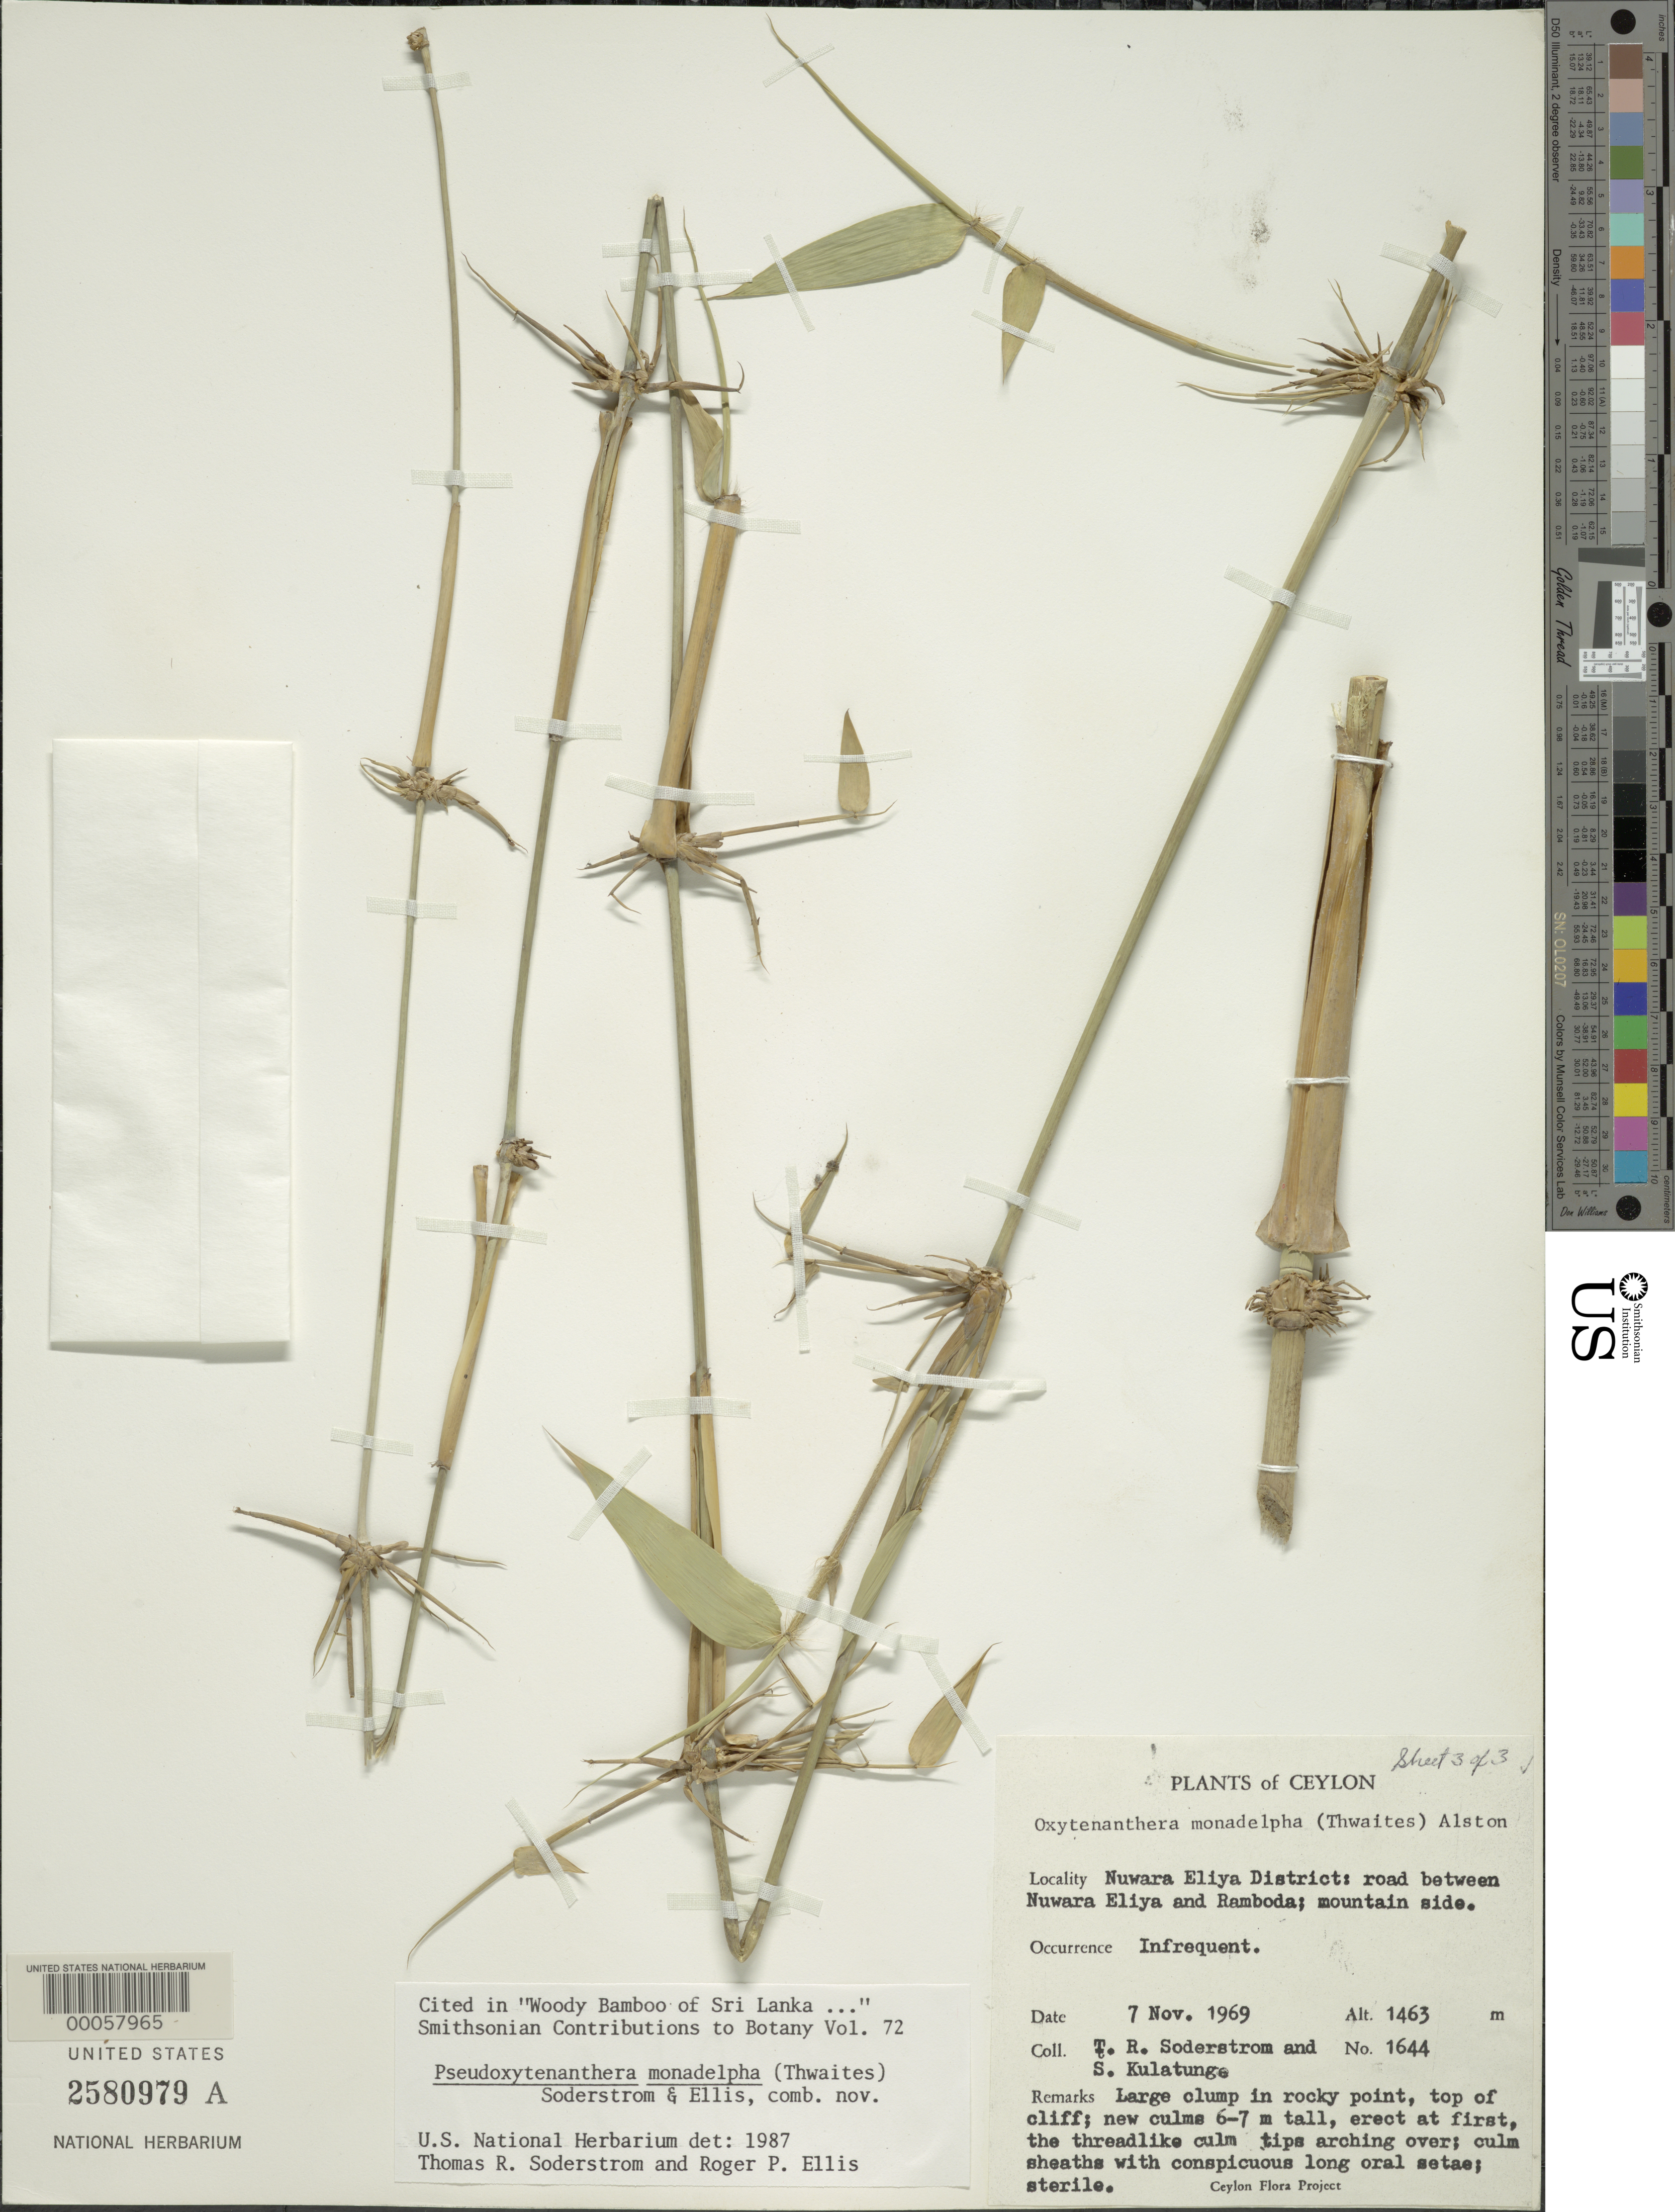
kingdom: Plantae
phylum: Tracheophyta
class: Liliopsida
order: Poales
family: Poaceae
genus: Pseudoxytenanthera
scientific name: Pseudoxytenanthera monadelpha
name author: (Thwaites) Soderstr. & J. Ellis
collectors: T. R. Soderstrom & S. Kulatunge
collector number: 1644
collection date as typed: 07 Nov 1969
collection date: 1969-11-07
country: Sri Lanka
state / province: Central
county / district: Nuwara Eliya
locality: Road between nuwara eliya and bamboda, mountain side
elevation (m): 1463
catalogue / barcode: US 2580979A